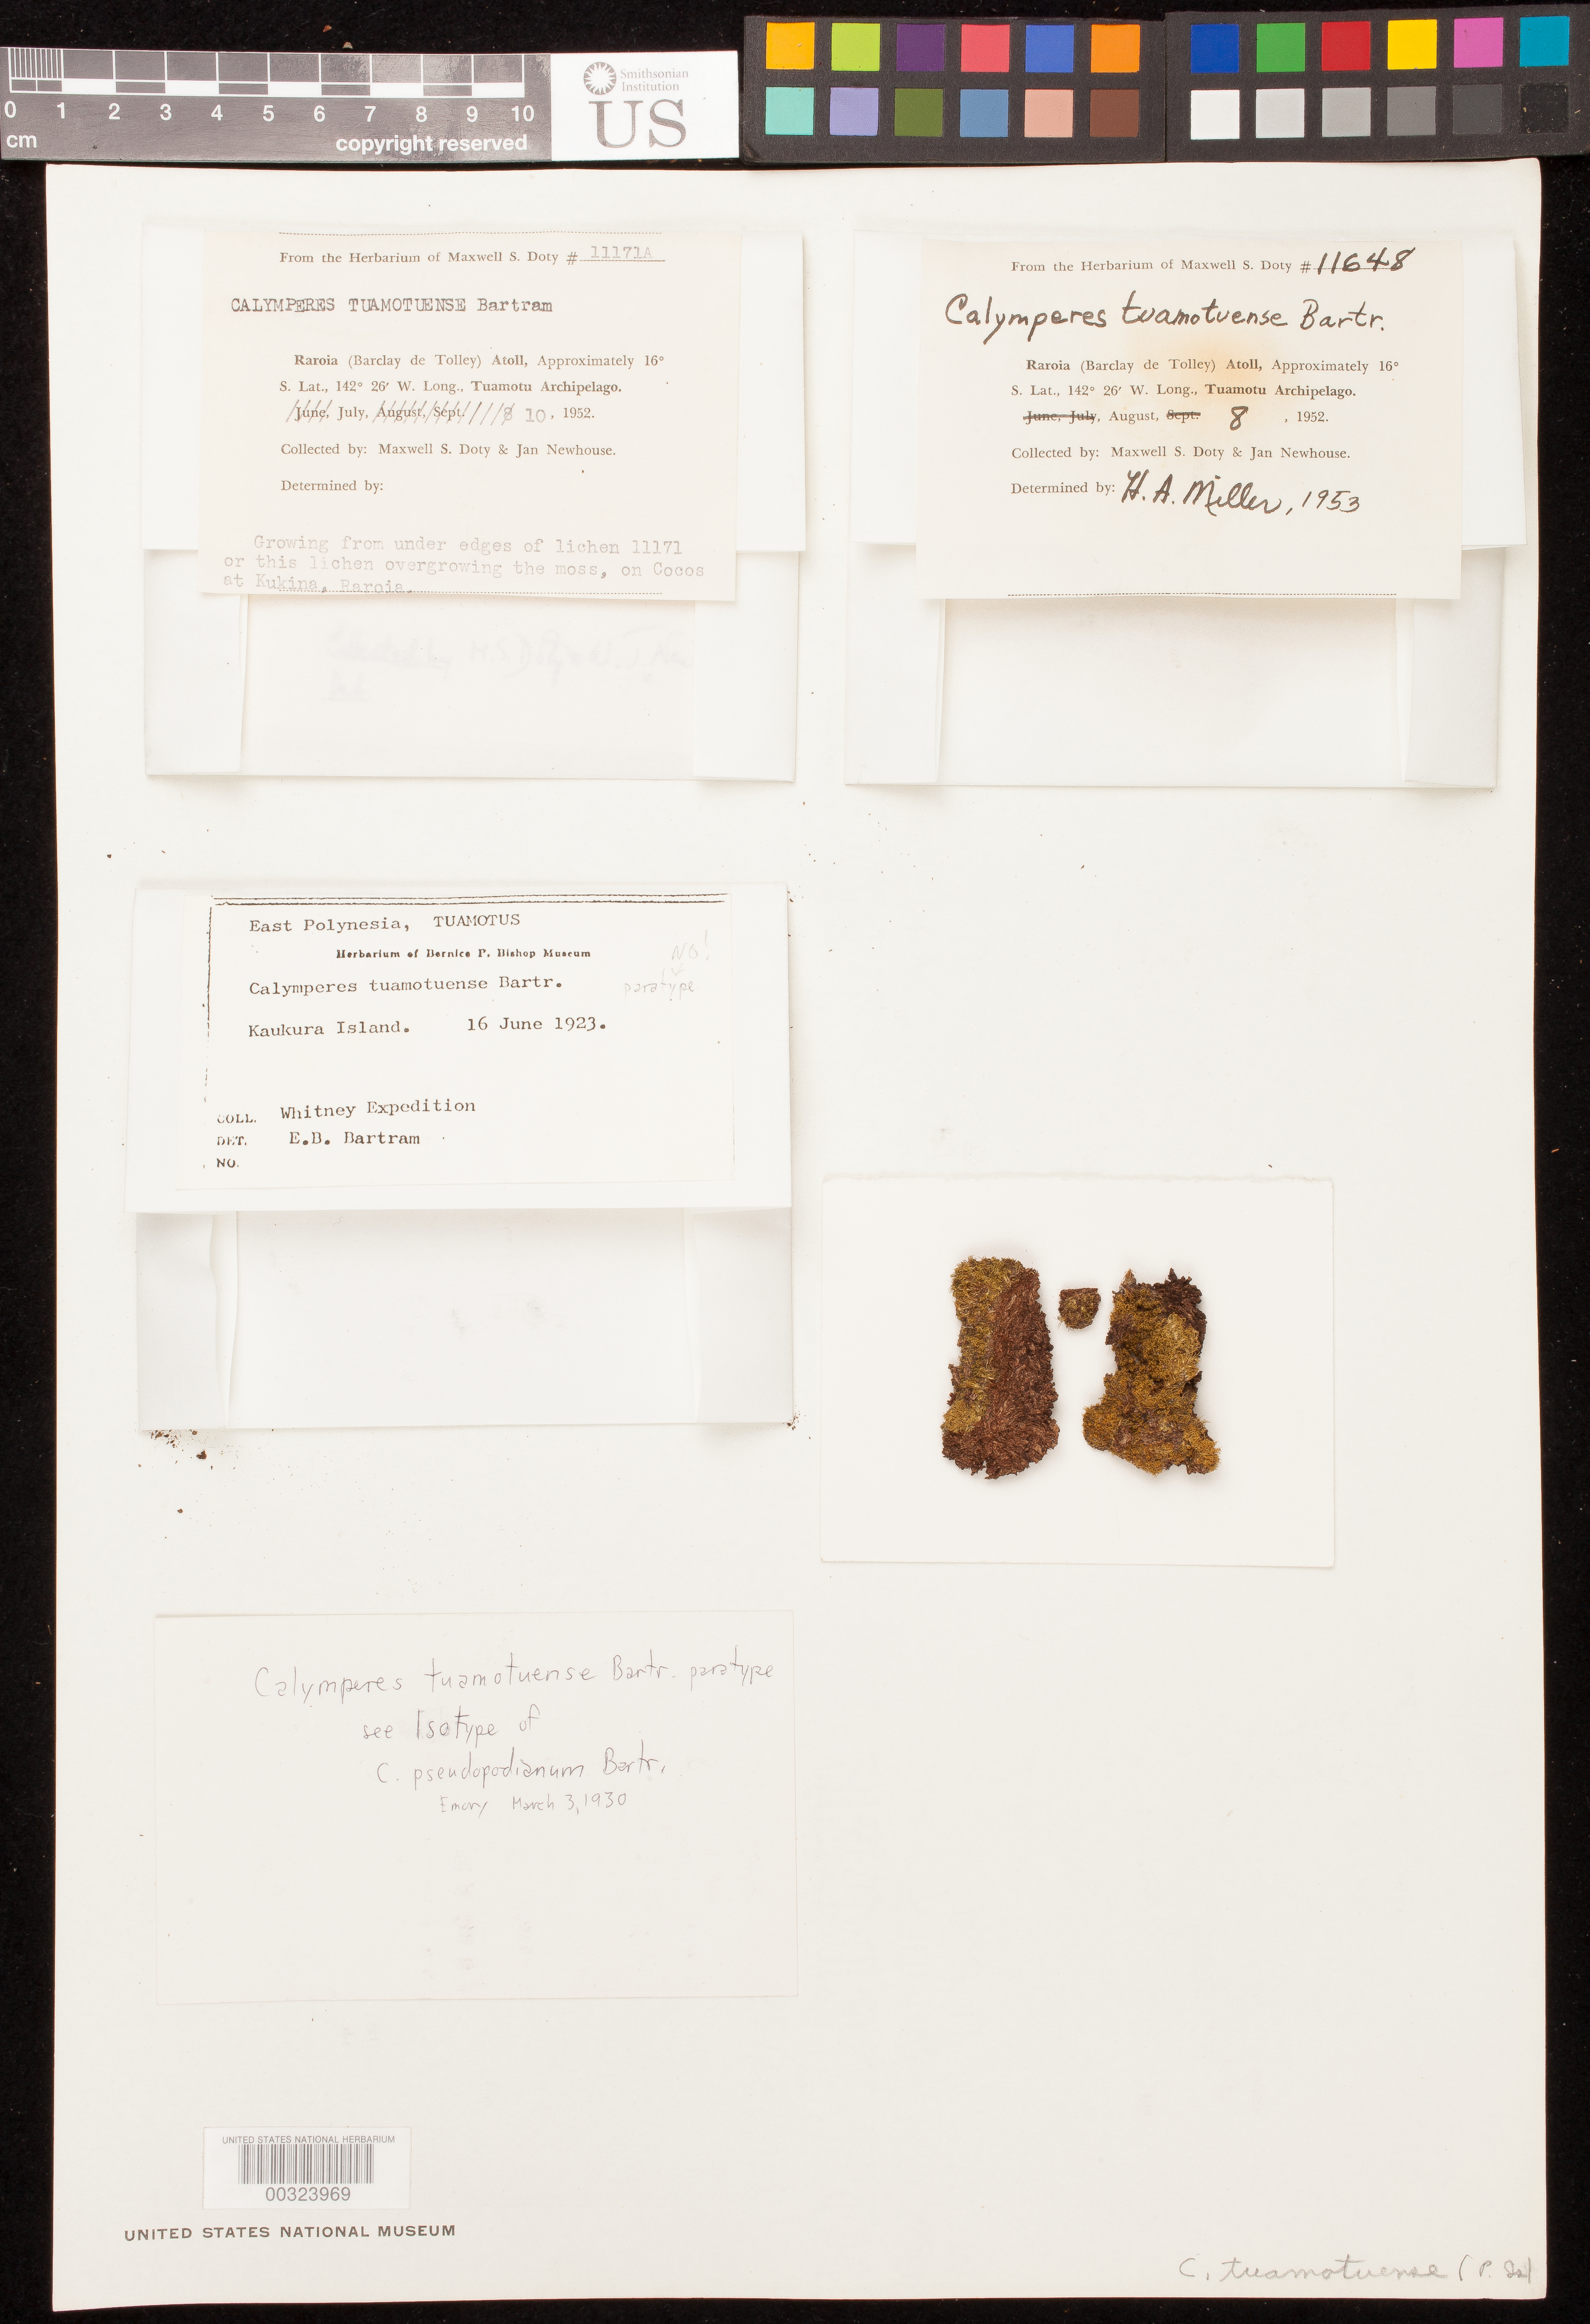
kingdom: Plantae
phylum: Bryophyta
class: Bryopsida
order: Dicranales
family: Calymperaceae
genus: Calymperes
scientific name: Calymperes tuamotuense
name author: E.B. Bartram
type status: Paratype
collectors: Whitney Expedition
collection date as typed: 16 Jun 1923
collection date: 1923-06-16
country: French Polynesia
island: Kaukura Atoll